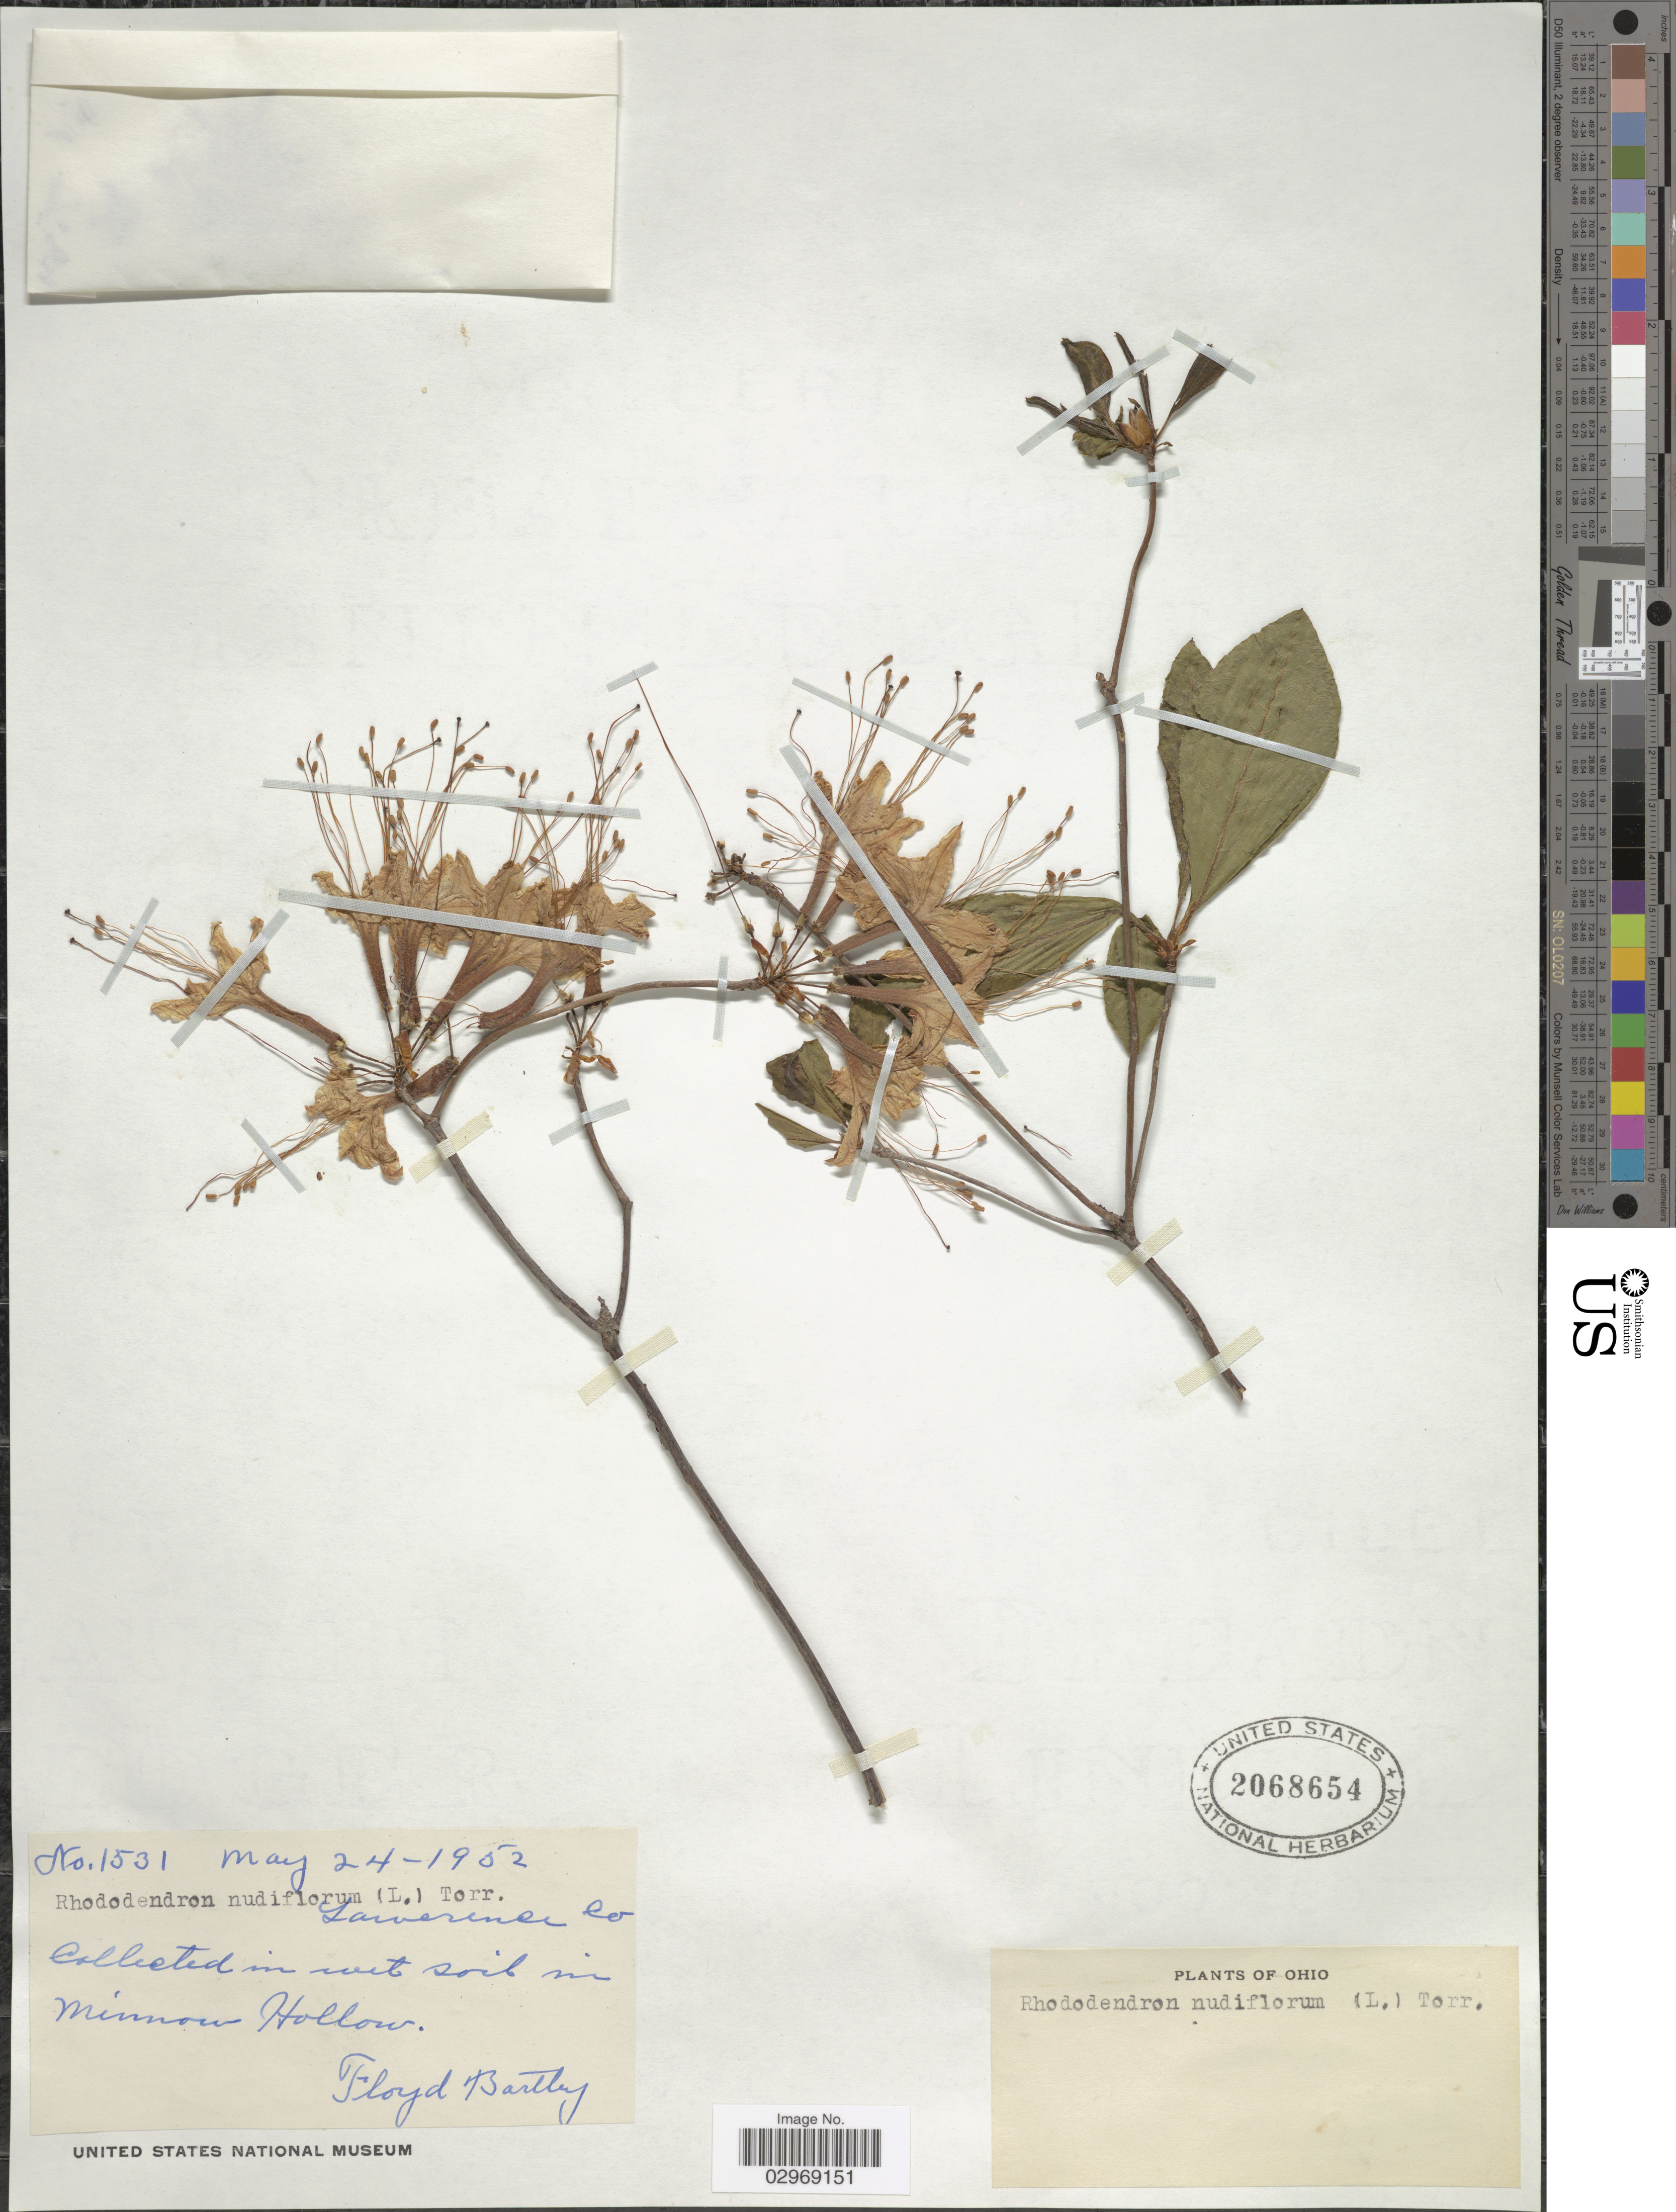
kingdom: Plantae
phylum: Tracheophyta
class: Magnoliopsida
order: Ericales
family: Ericaceae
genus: Rhododendron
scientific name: Rhododendron nudiflorum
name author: Torr.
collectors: F. Bartley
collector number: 1531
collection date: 1952-05-24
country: United States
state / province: Ohio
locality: In wet soil in Minnow Hollow.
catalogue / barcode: US 2068654